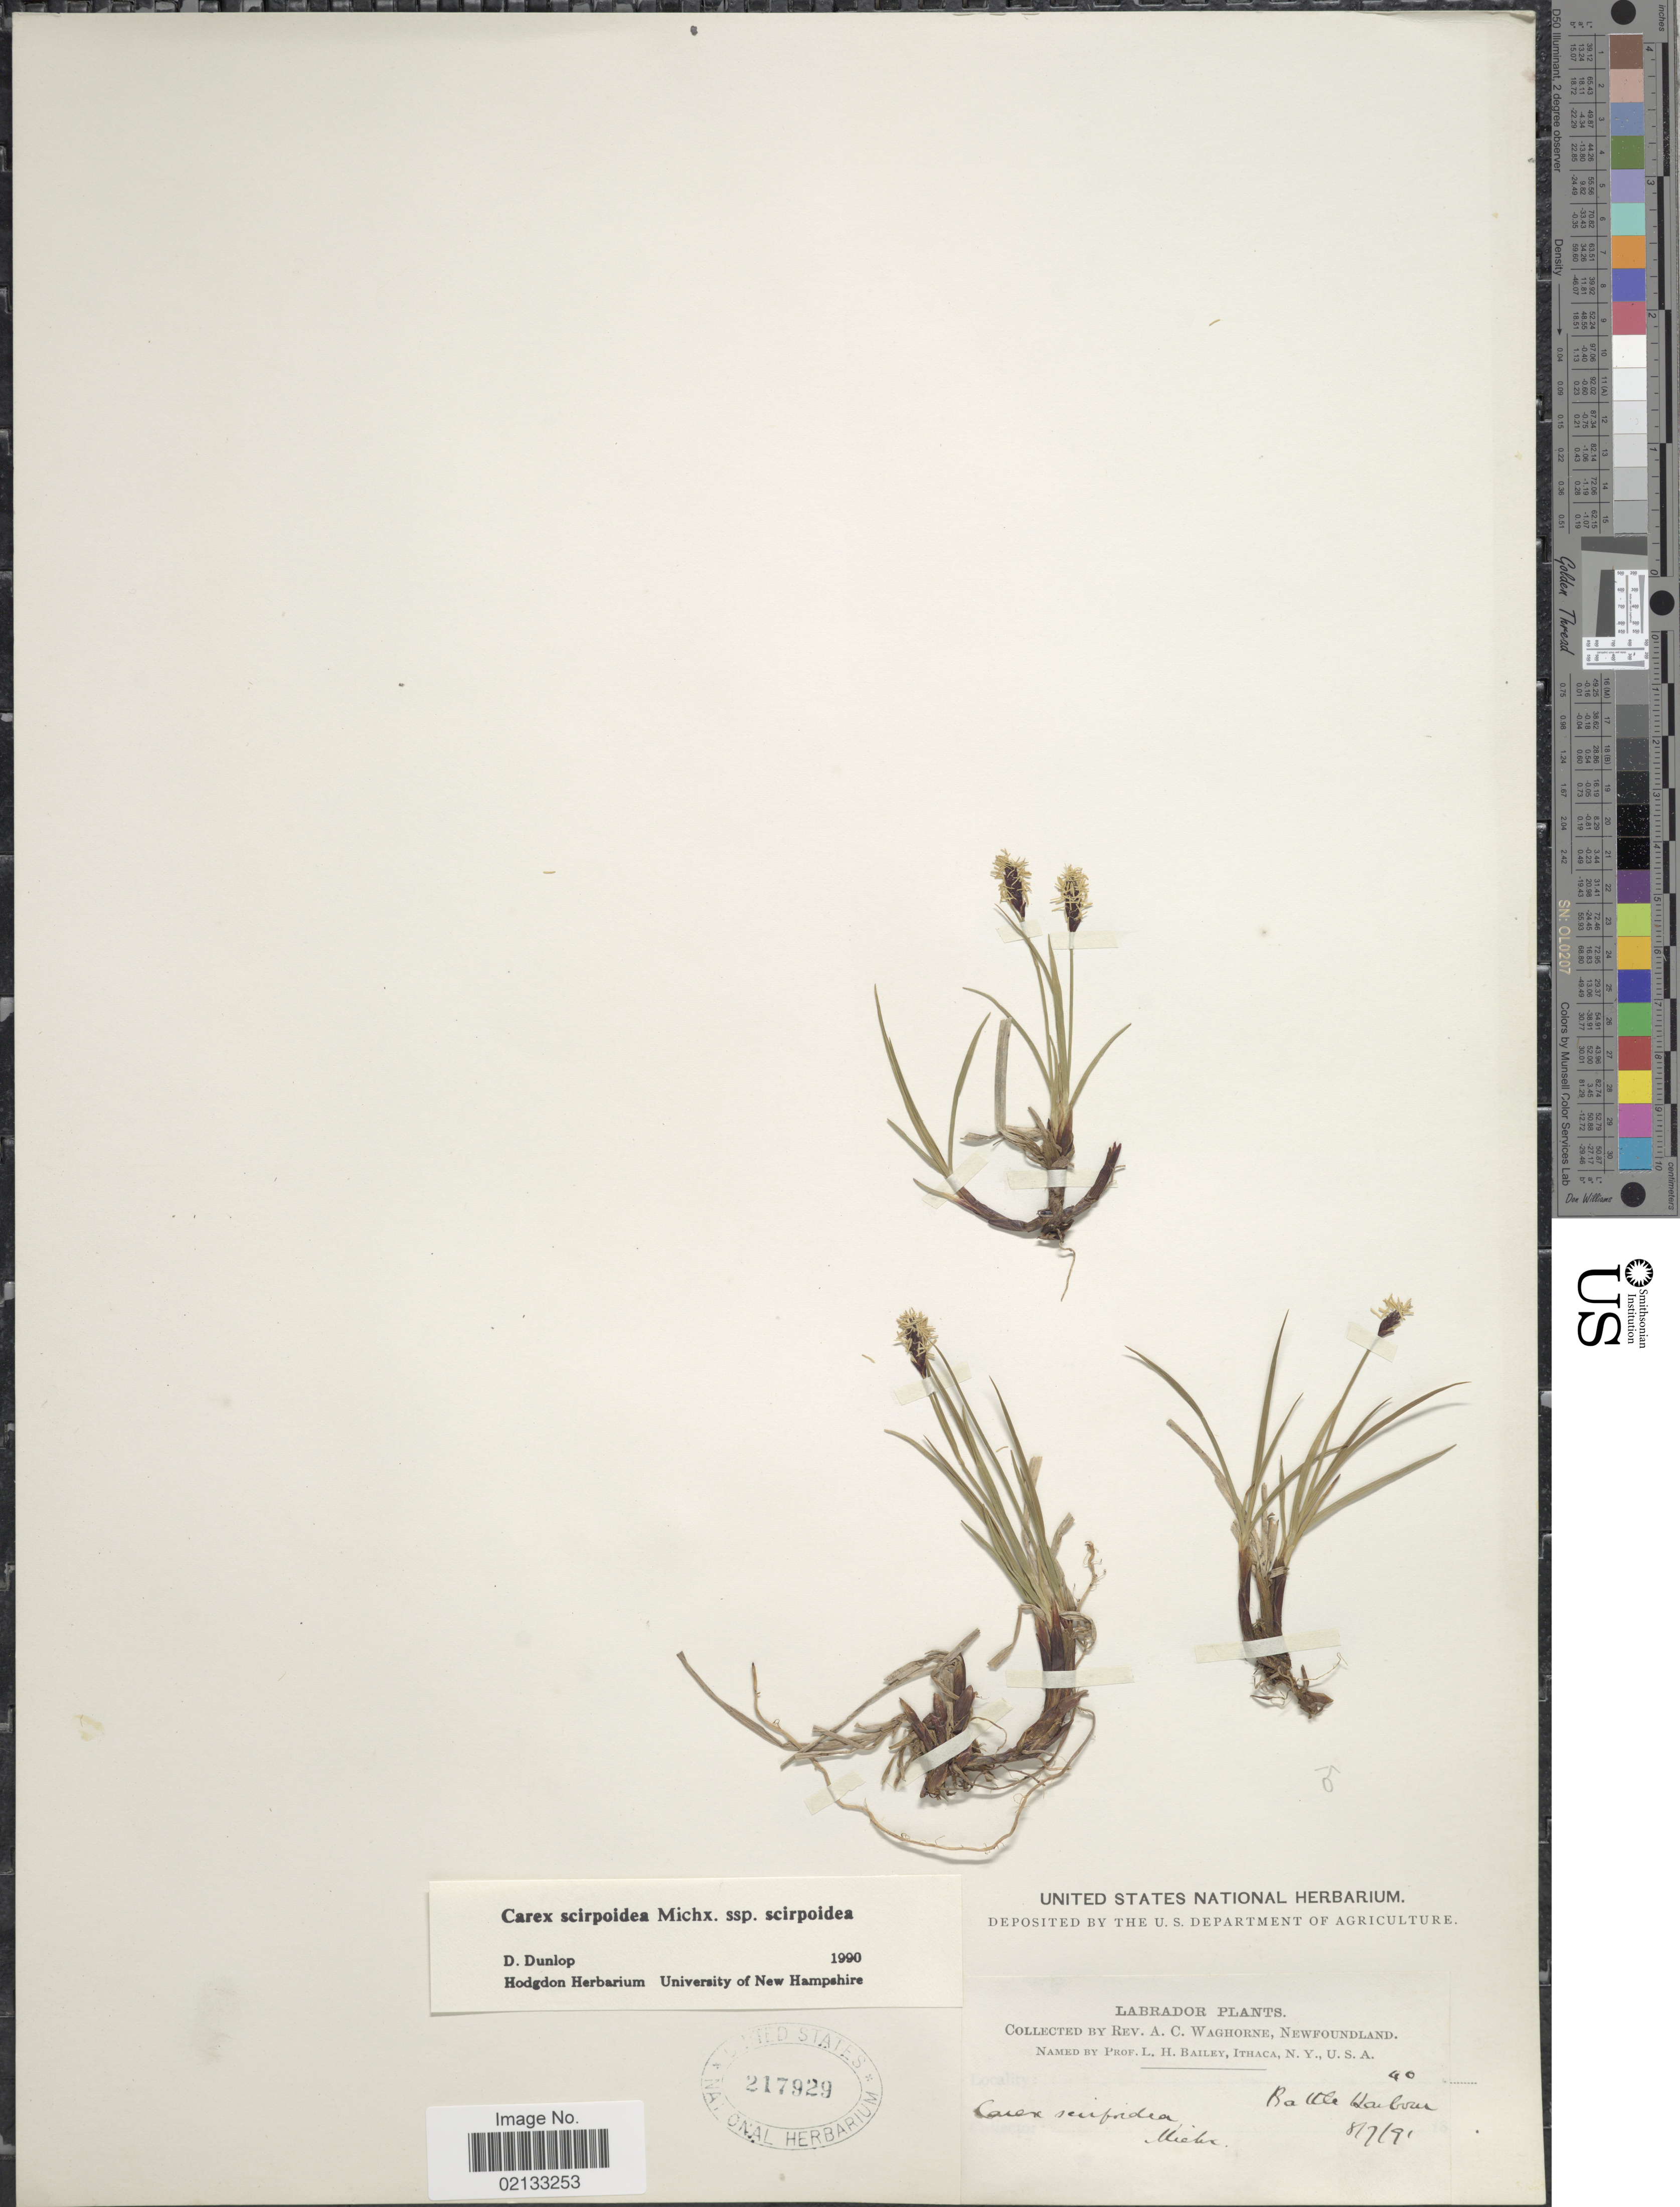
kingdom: Plantae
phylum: Tracheophyta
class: Liliopsida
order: Poales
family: Cyperaceae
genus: Carex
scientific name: Carex scirpoidea subsp. scirpoidea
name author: Michx.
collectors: A. Waghorne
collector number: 40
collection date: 1891-07-08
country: Canada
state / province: Newfoundland and Labrador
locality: Labrador, Battle Harbour.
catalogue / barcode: US 217929